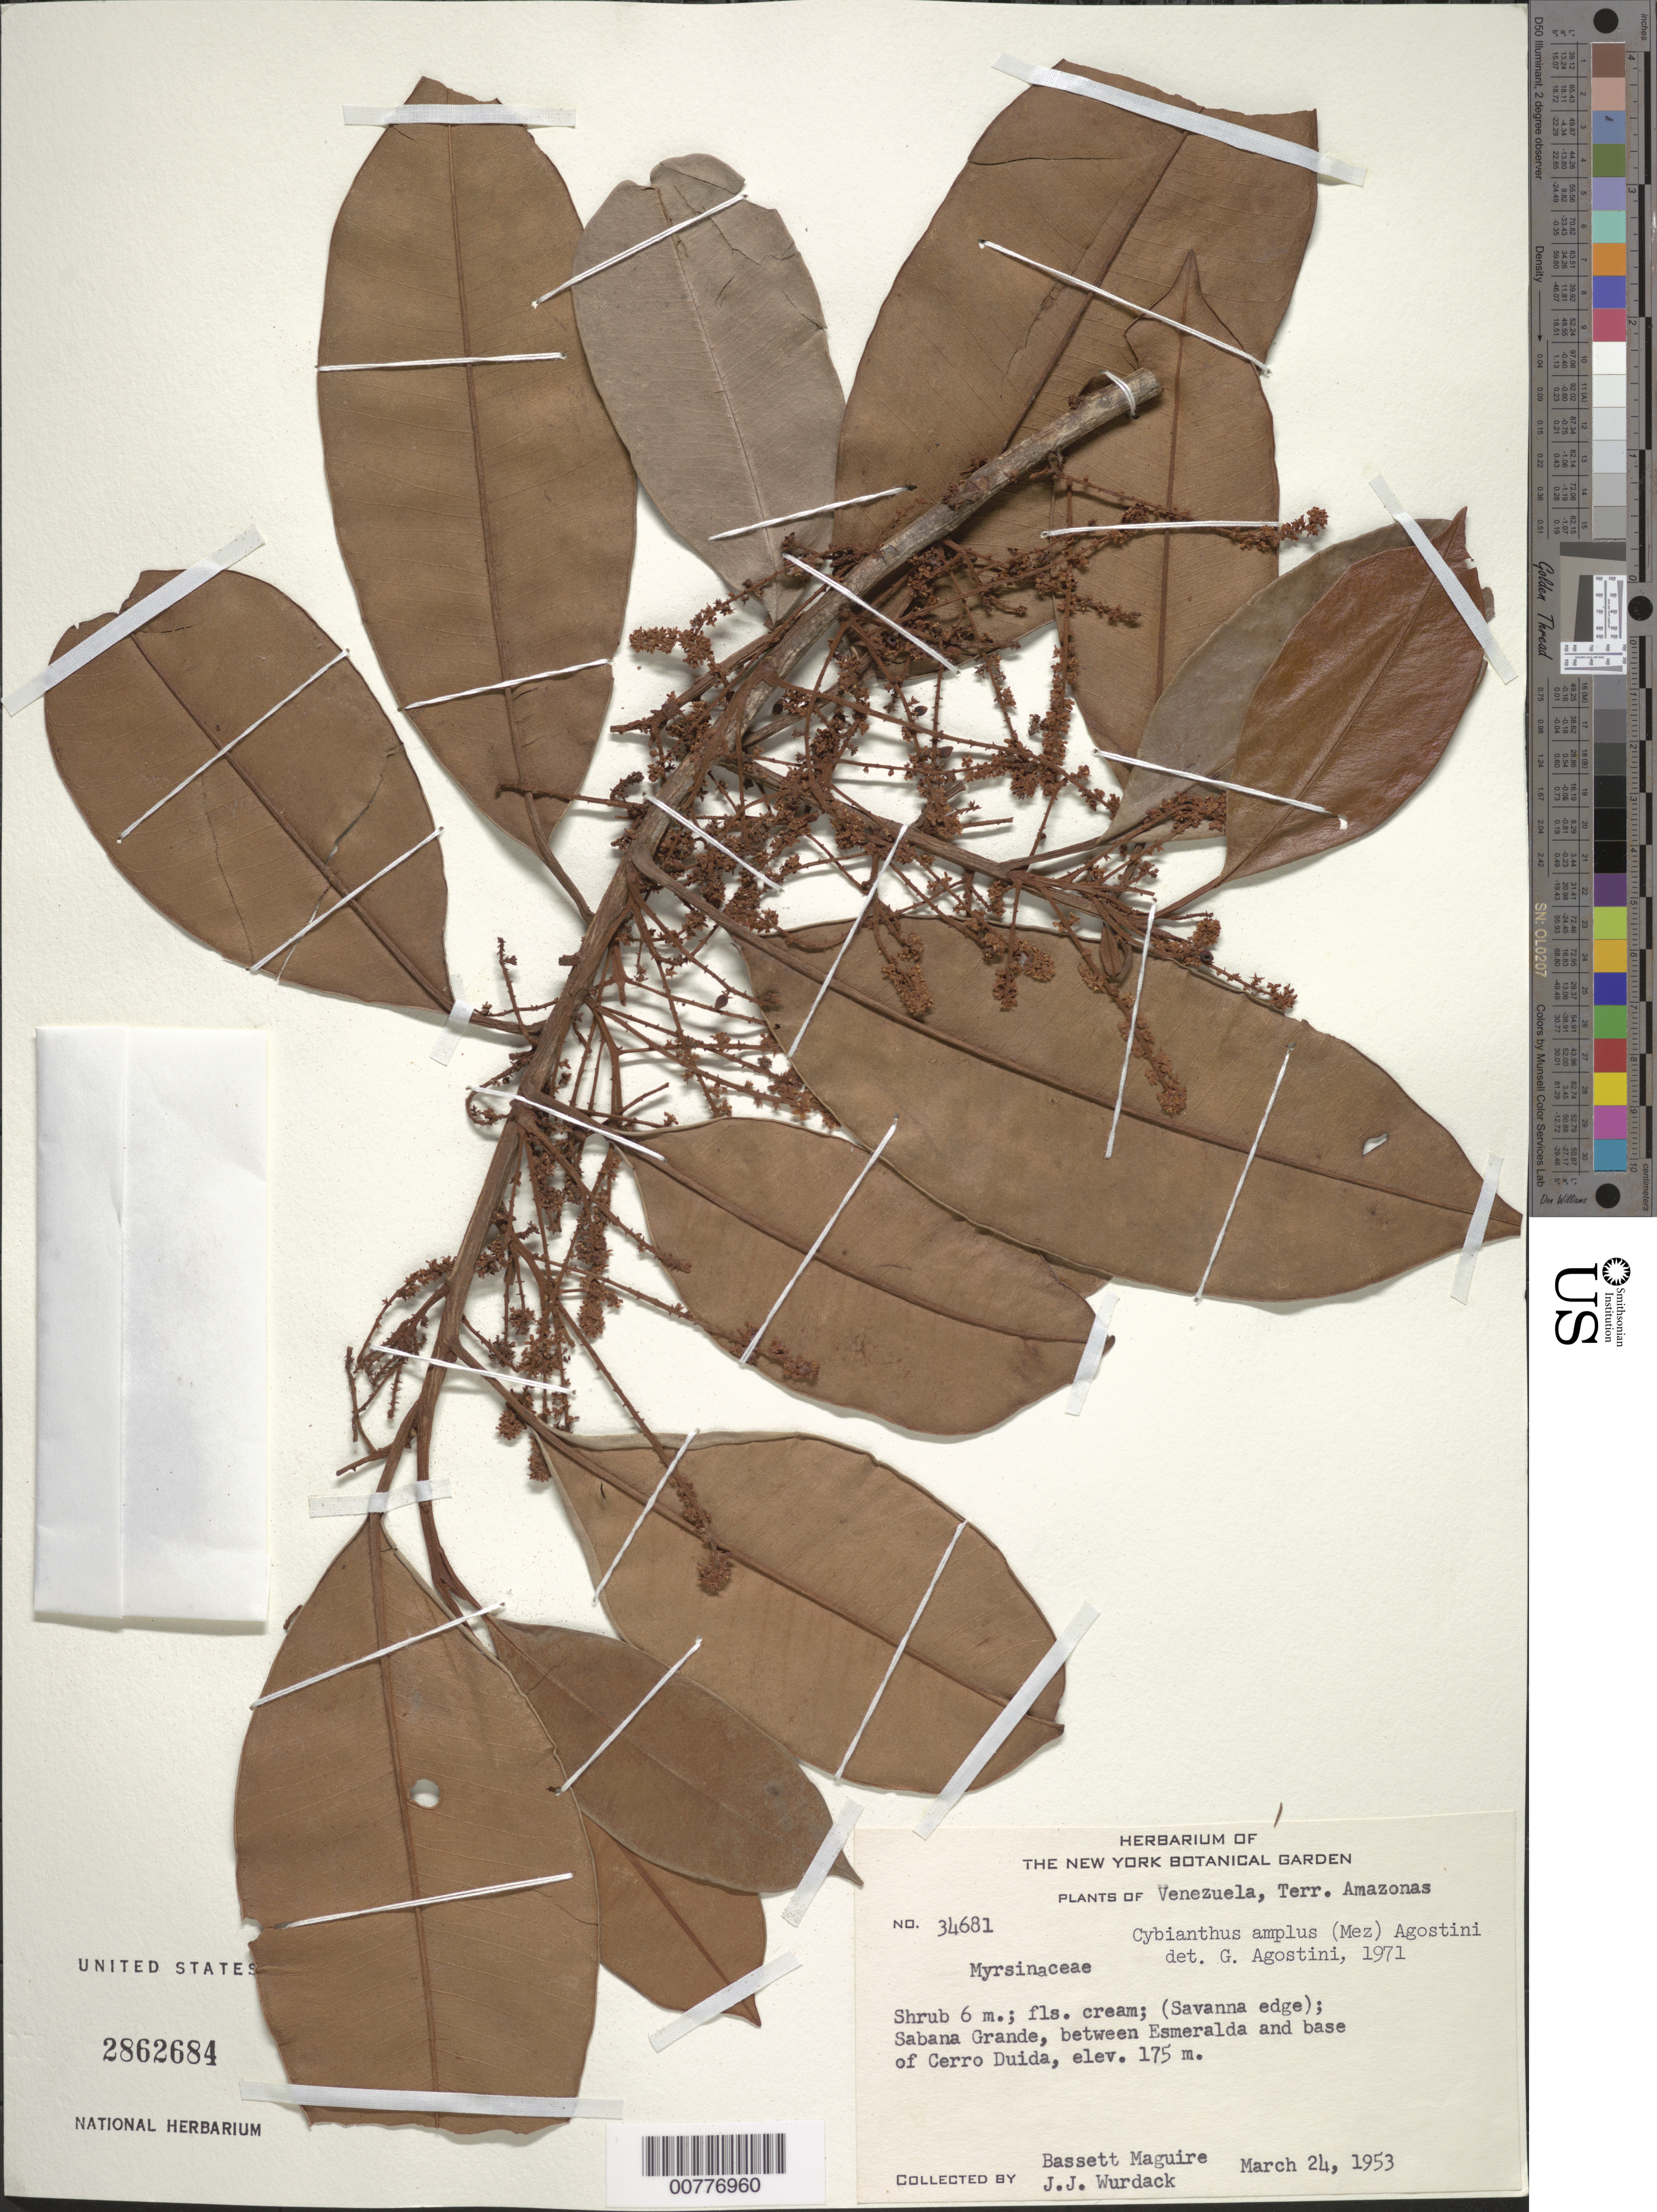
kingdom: Plantae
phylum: Tracheophyta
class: Magnoliopsida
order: Ericales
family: Primulaceae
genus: Cybianthus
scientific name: Cybianthus amplus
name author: (Mez) G. Agostini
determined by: Agostini, G.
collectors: B. Maguire & J. J. Wurdack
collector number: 34681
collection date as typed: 24-Mar-53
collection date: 1953-03-24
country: Venezuela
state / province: Amazonas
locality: Alto Río Orinoco, Sabana Grande, betw. Esmeralda & Cerro Duida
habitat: Savanna edge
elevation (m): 175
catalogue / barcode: US 2862684